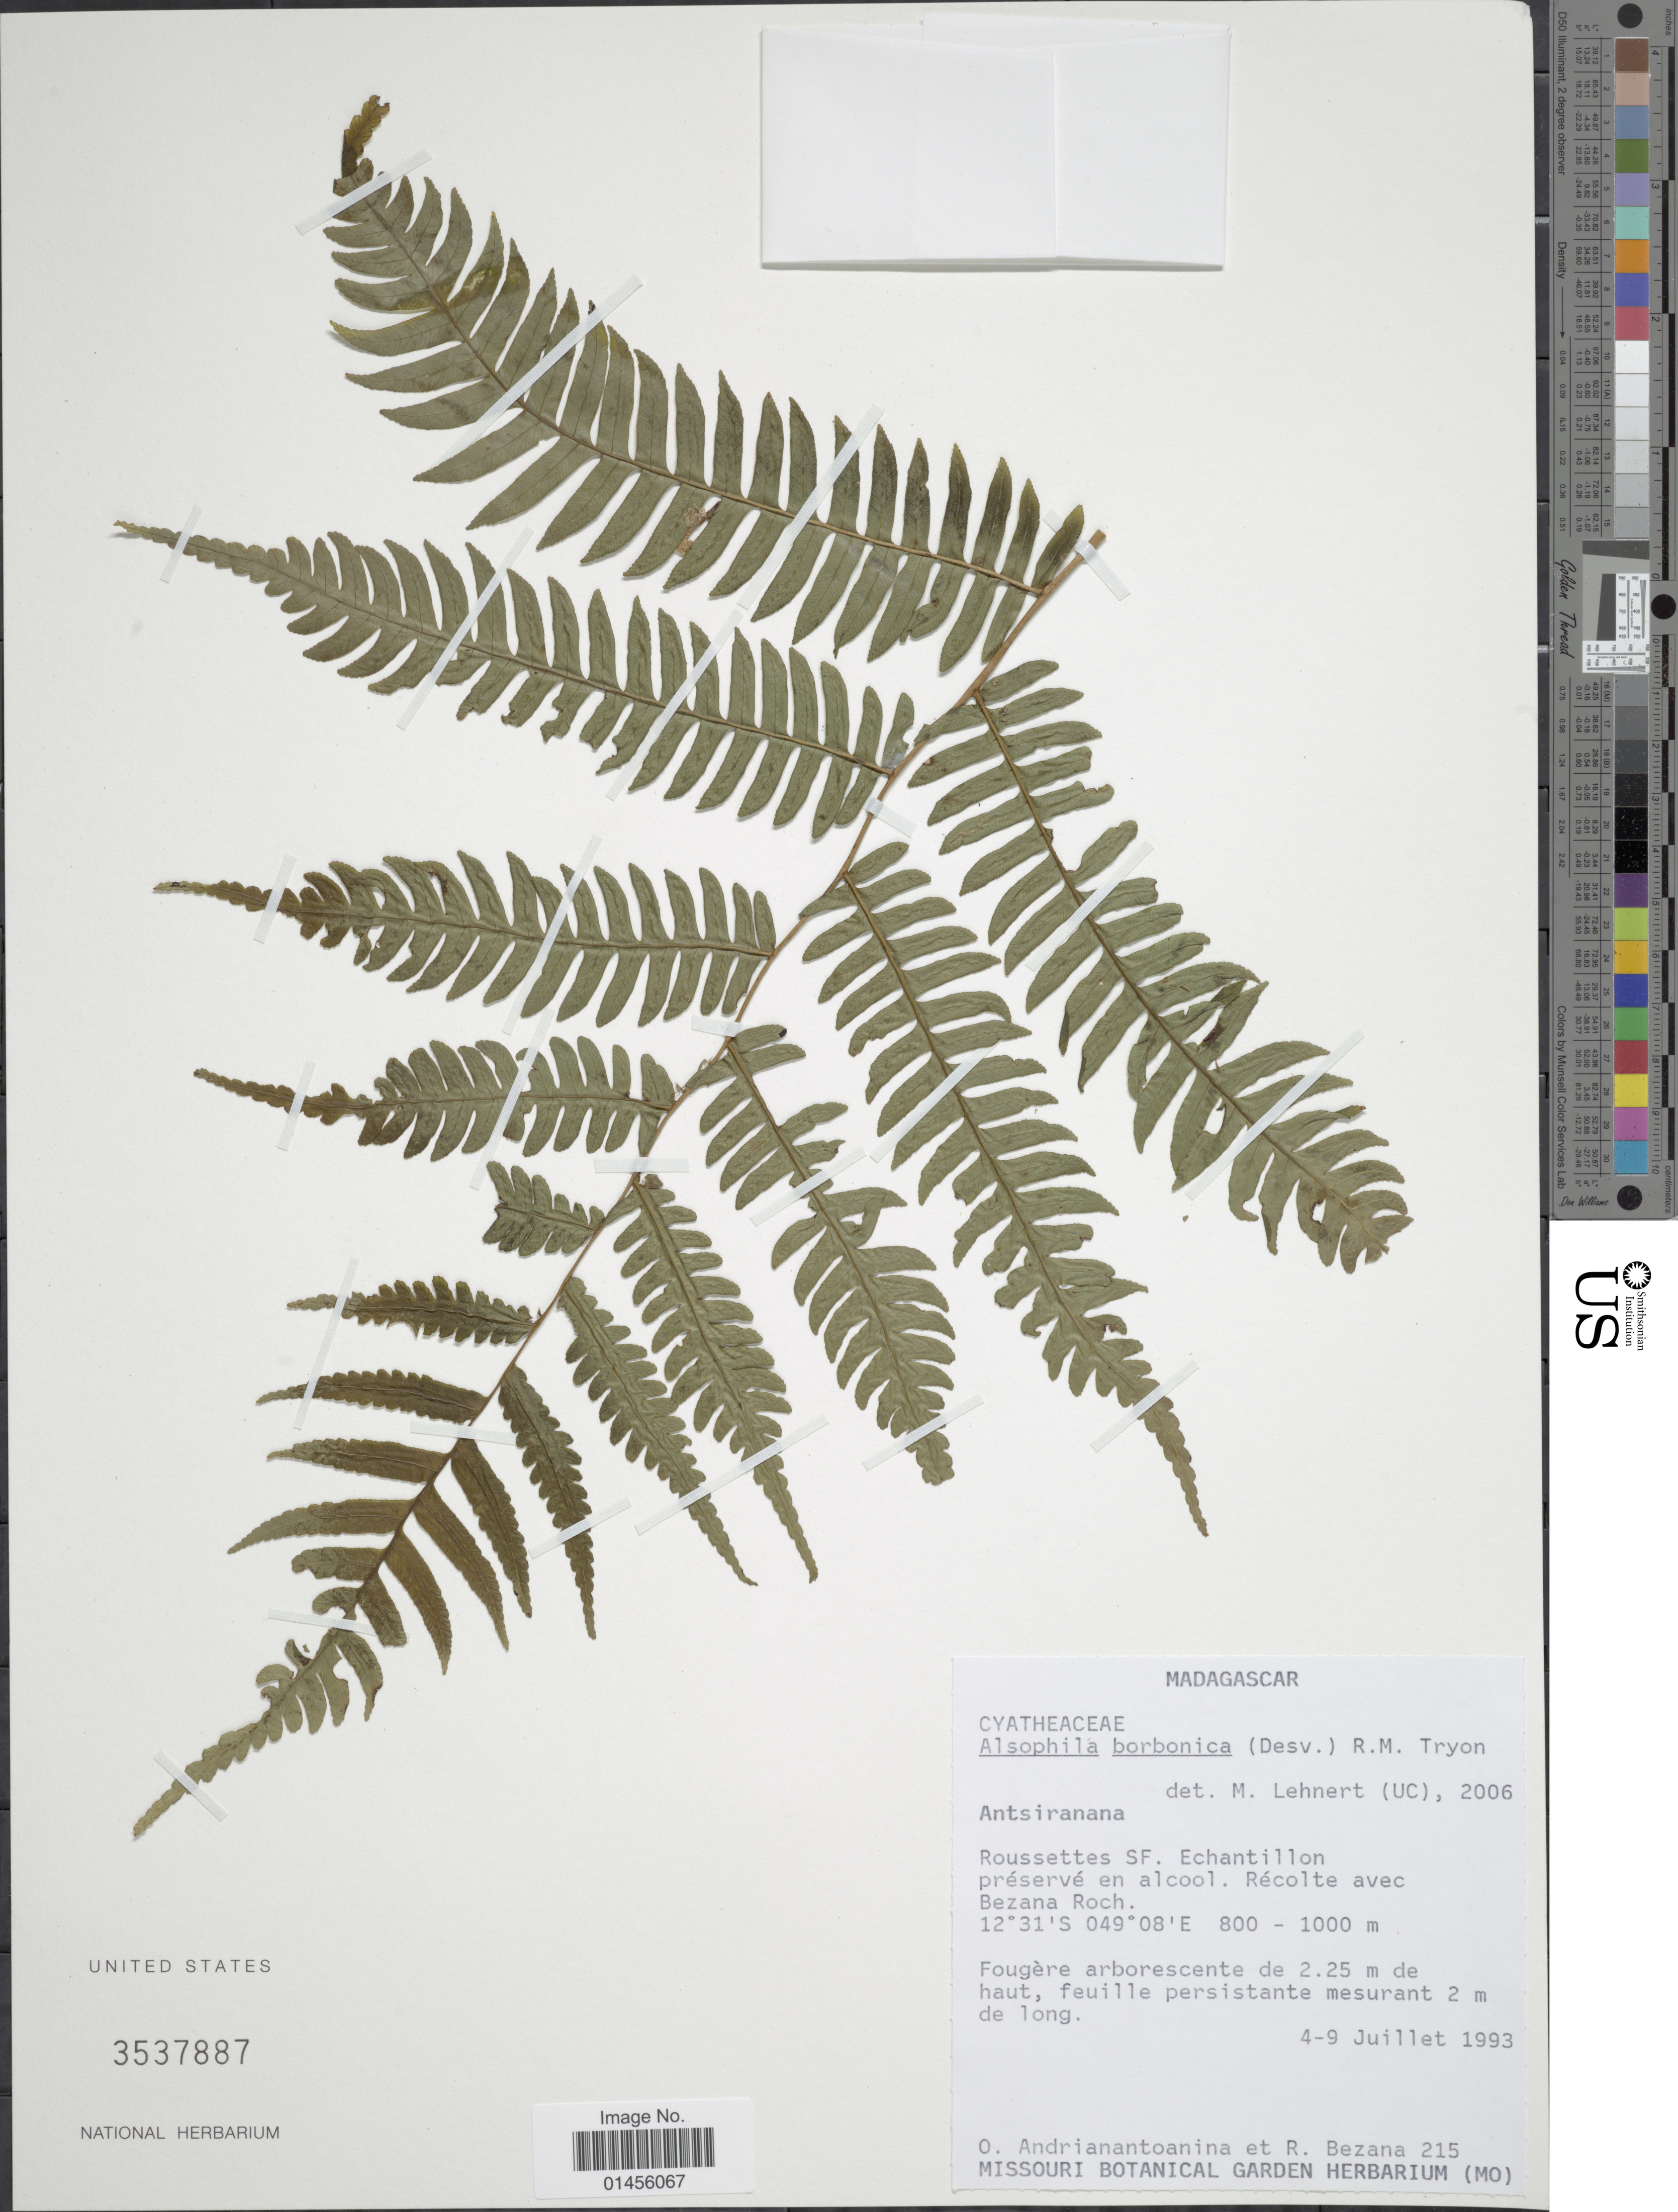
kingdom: Plantae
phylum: Tracheophyta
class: Polypodiopsida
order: Cyatheales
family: Cyatheaceae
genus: Alsophila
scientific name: Alsophila borbonica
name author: (Desv.) R.M. Tryon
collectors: O. Andrianantoanina & R. Bezana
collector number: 215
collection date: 1993-07-09/1993-09-04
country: Madagascar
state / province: Diana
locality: Roussettes SF. Echantillon preserve en alcool. Recolte avec Bezana Roch.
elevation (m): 800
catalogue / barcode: US 3537887